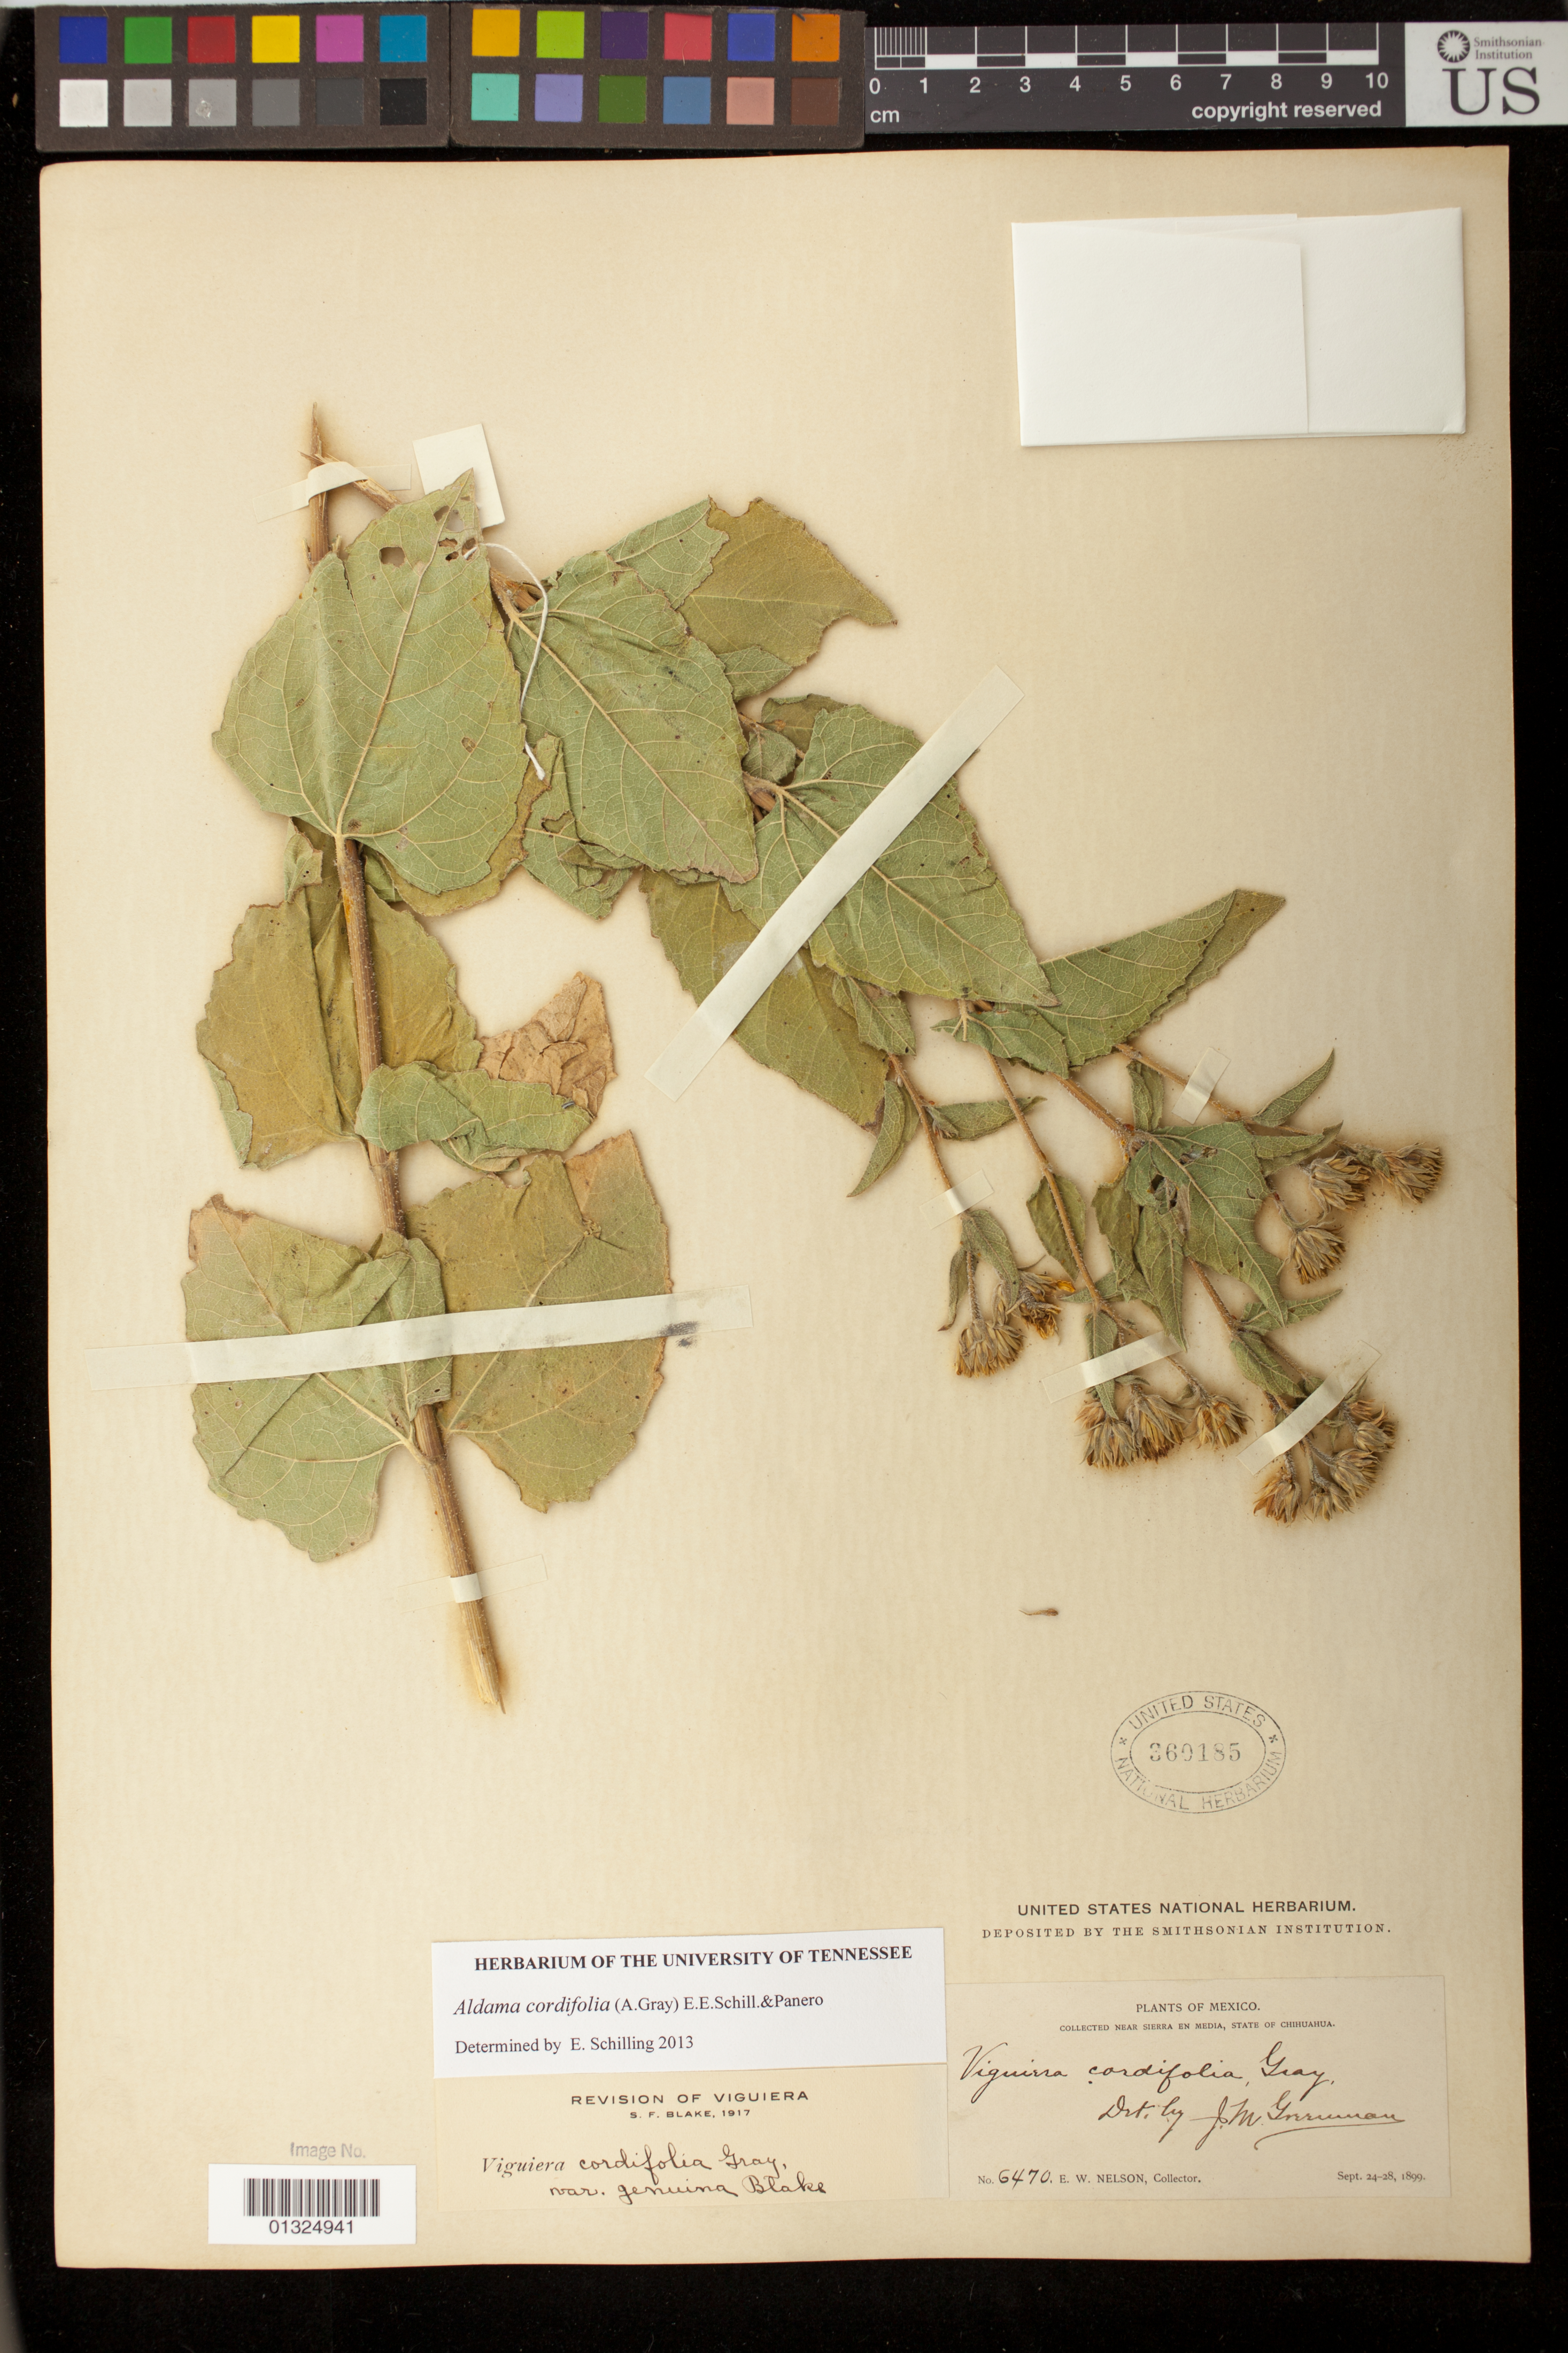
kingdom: Plantae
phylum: Tracheophyta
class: Magnoliopsida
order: Asterales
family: Asteraceae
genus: Aldama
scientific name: Aldama cordifolia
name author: (A. Gray) E.E. Schill. & Panero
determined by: Schilling, E. E.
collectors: E. W. Nelson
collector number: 6470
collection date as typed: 24 Sep 1899 to 26 Sep 1899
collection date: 1899-09-24/1899-09-26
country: Mexico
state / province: Chihuahua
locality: Plains near Sierra en Media, Chihuahua.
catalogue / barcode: US 360185